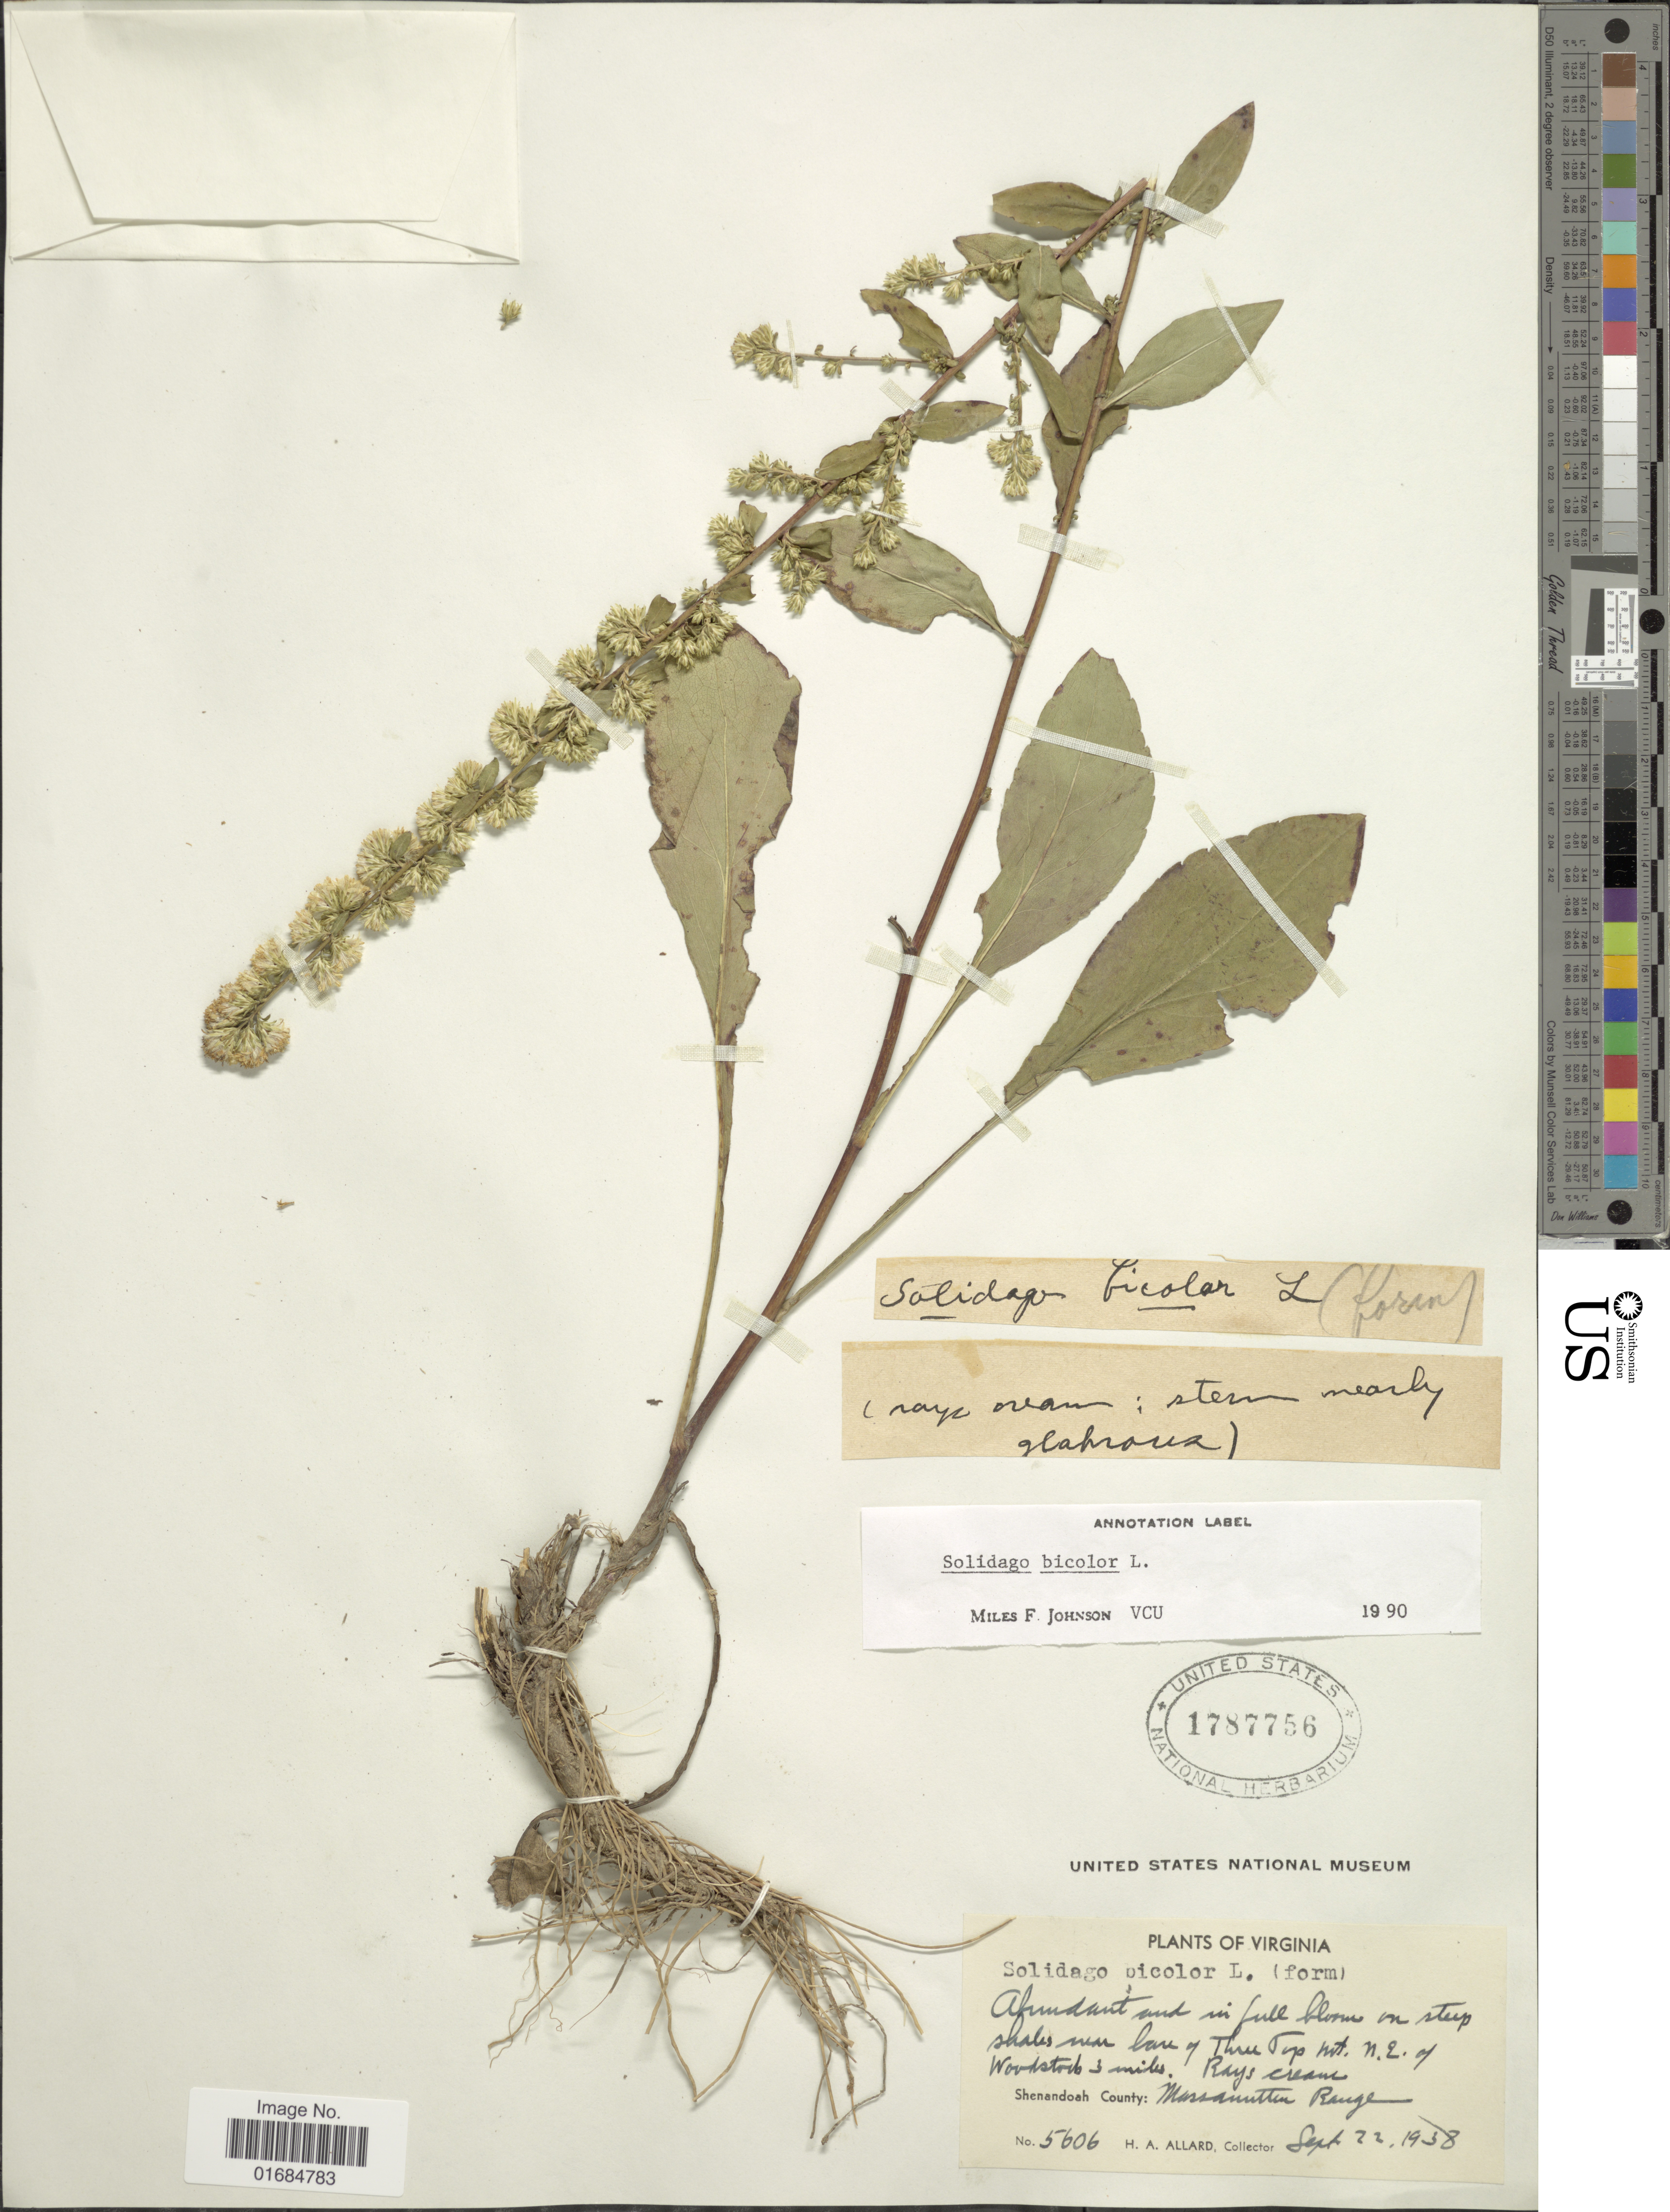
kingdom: Plantae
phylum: Tracheophyta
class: Magnoliopsida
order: Asterales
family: Asteraceae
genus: Solidago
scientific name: Solidago bicolor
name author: L.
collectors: H. A. Allard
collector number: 5606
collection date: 1938-09-22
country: United States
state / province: Virginia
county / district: Shenandoah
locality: Abundant and in full from on steep slopes near base of Three Top Mt. N.E. of Woodstock 3 miles, Shenandoah County: Massanutten Range.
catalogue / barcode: US 1787756